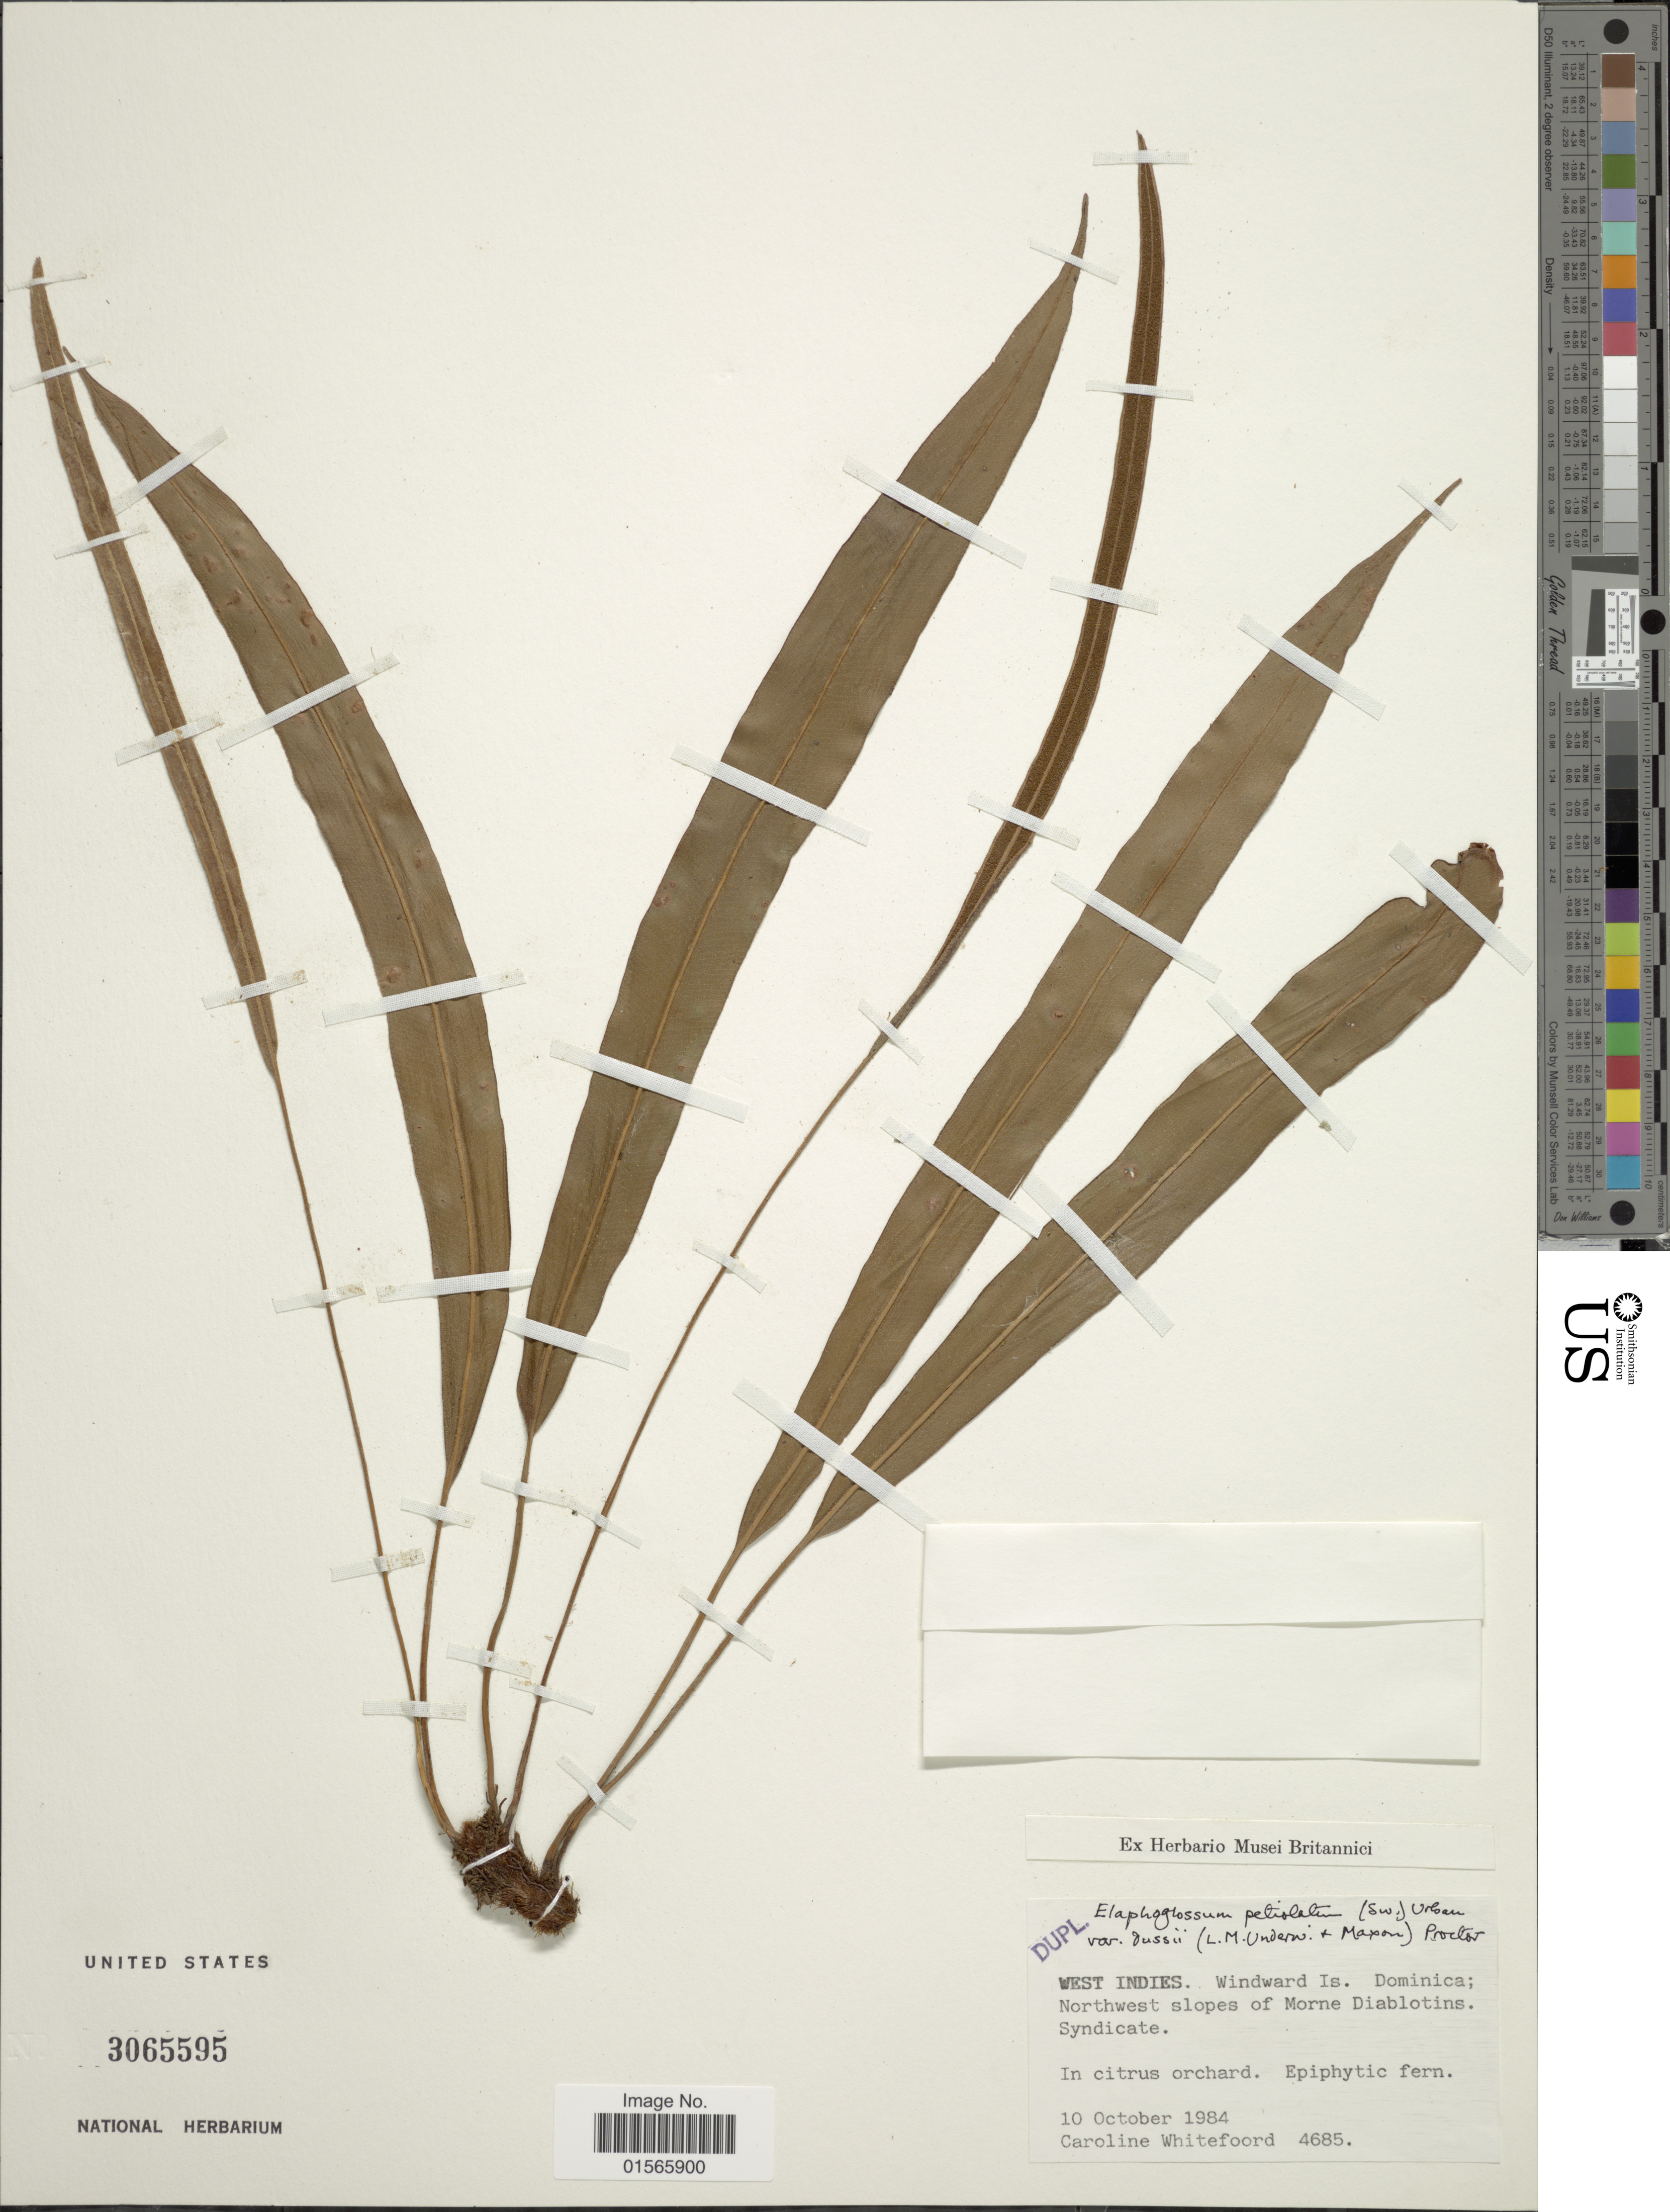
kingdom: Plantae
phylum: Tracheophyta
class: Polypodiopsida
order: Polypodiales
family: Dryopteridaceae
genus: Elaphoglossum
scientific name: Elaphoglossum petiolatum var. dussii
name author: (Underw. ex Maxon) Proctor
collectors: C. Whitfoord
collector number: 4685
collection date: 1984-10-10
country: Dominica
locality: Windward Is. Northwest slopes of Morne Diablotins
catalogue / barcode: US 3065595